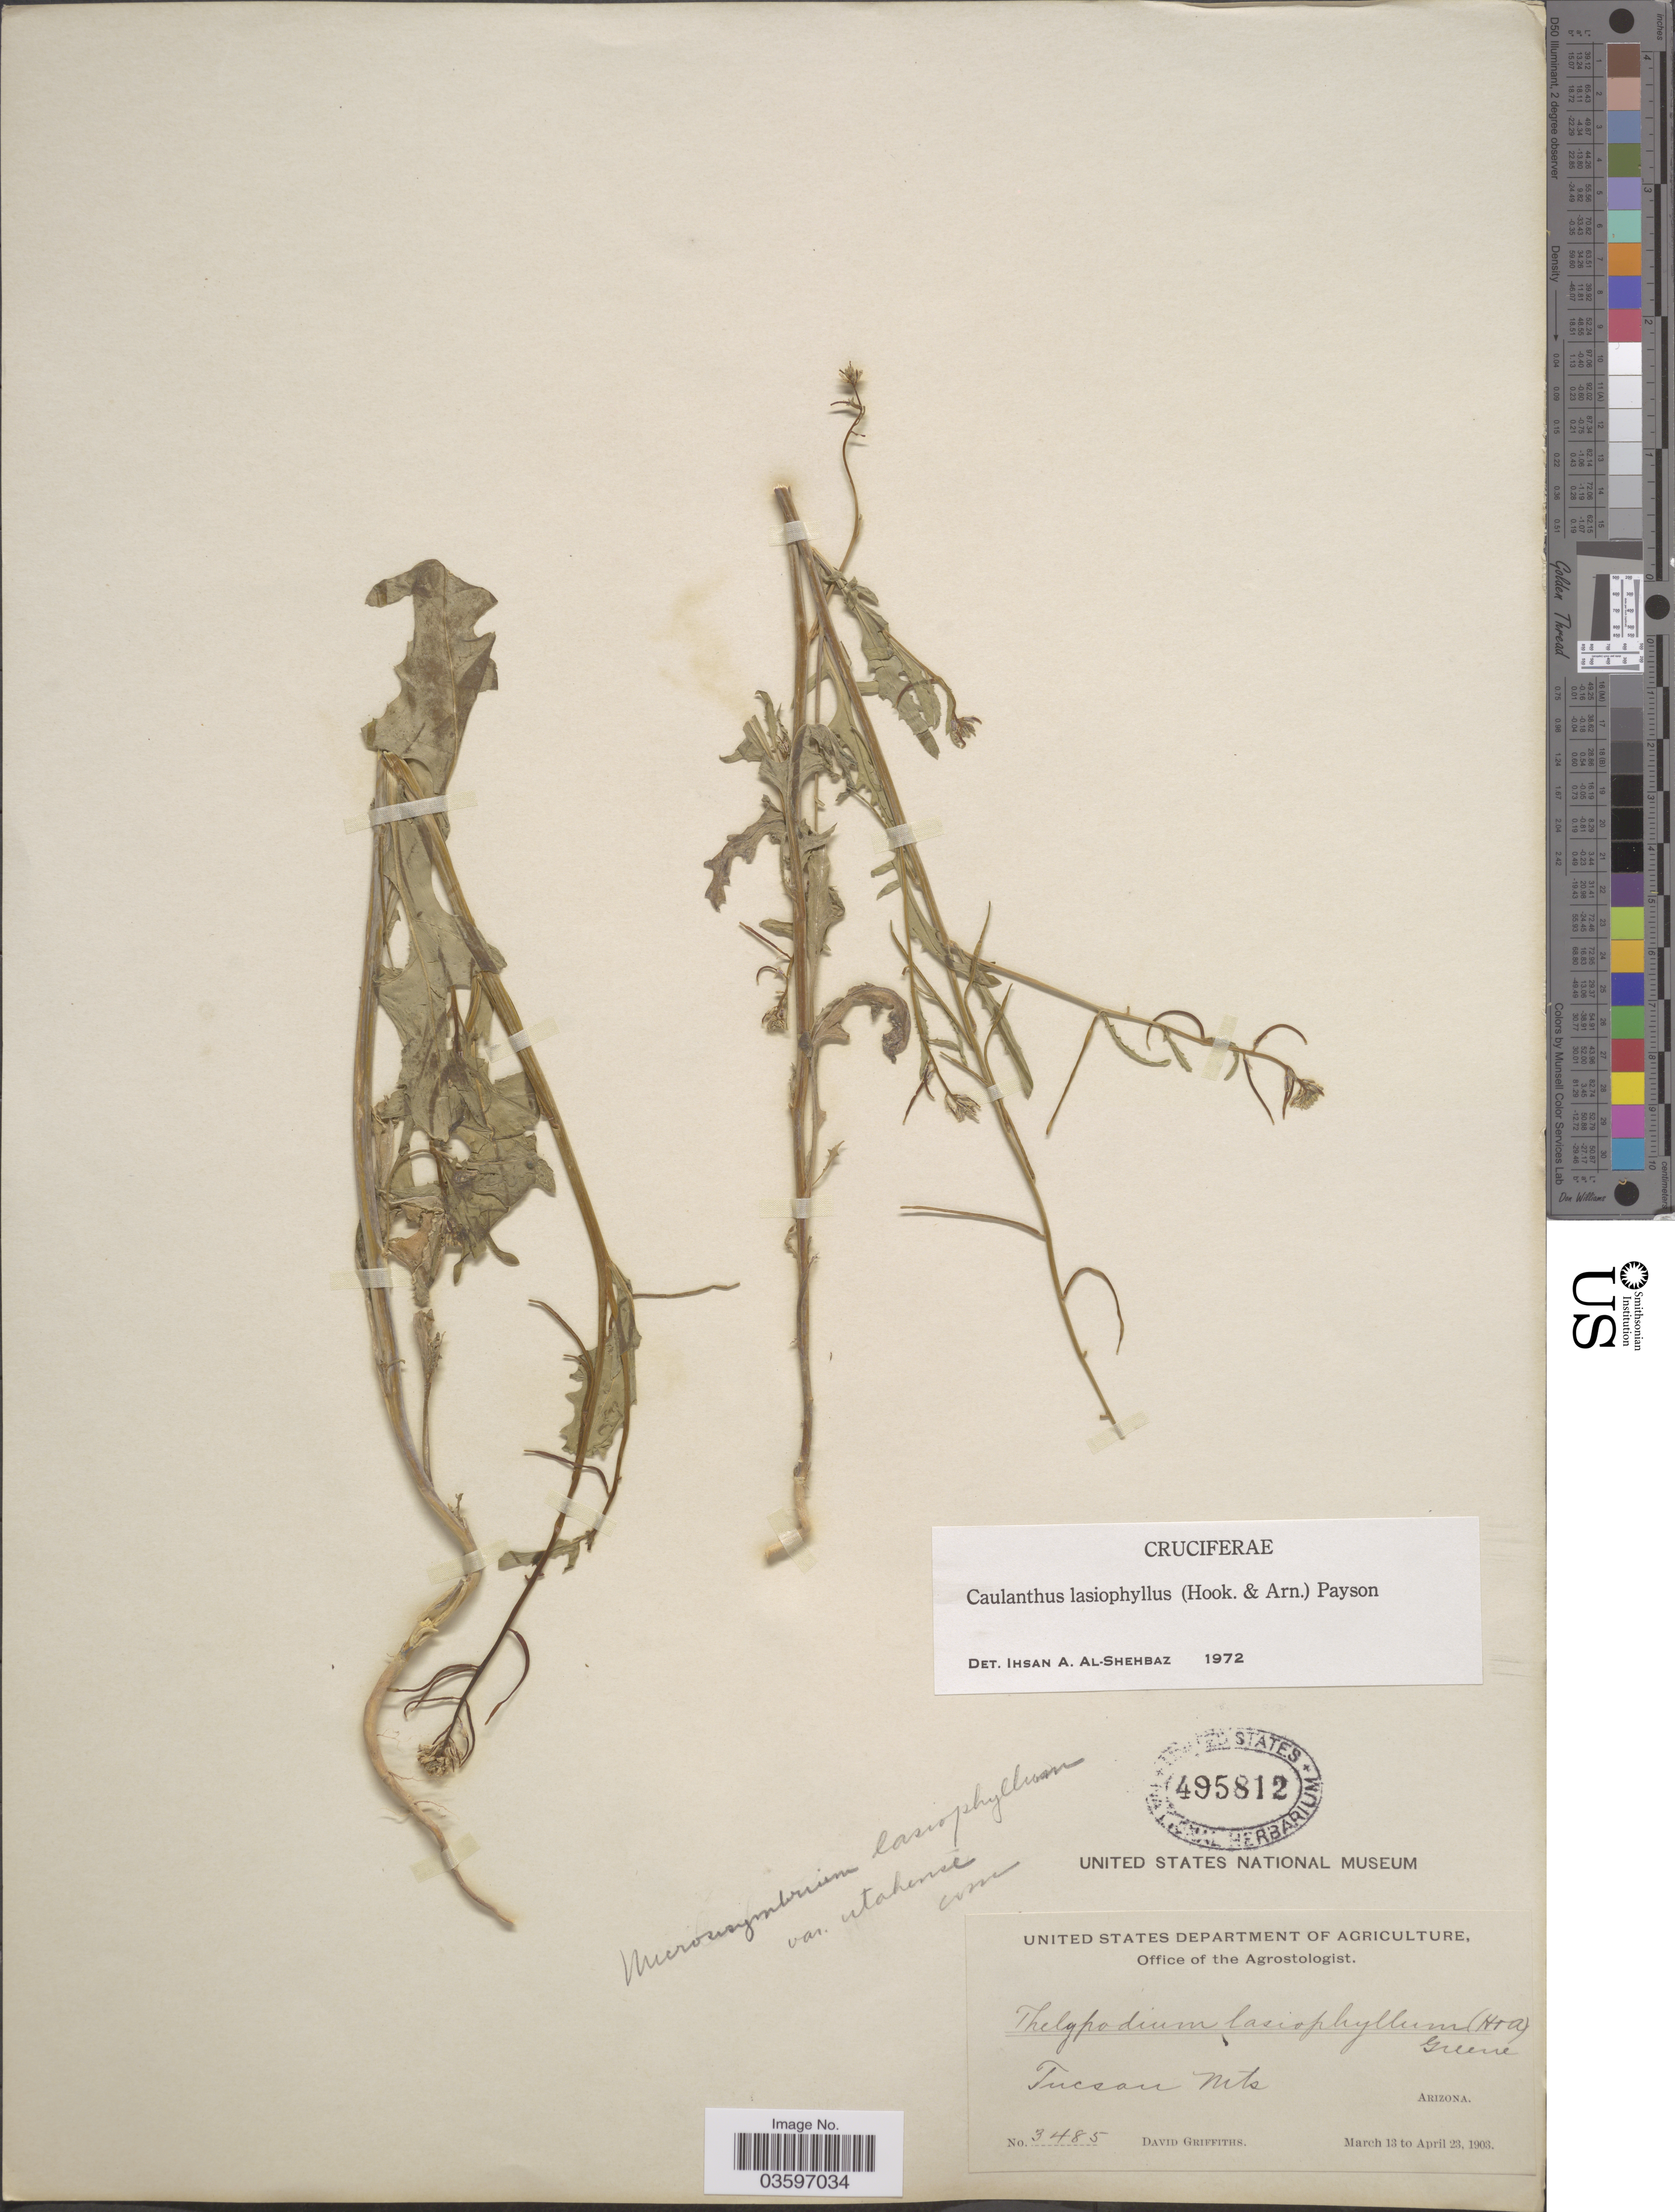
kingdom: Plantae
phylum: Tracheophyta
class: Magnoliopsida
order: Brassicales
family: Brassicaceae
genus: Caulanthus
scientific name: Caulanthus lasiophyllus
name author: (Hook. & Arn.) Payson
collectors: D. Griffiths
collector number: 3485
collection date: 1903-03-13/1903-04-23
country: United States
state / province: Arizona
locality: Tucson Mts.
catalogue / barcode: US 495812